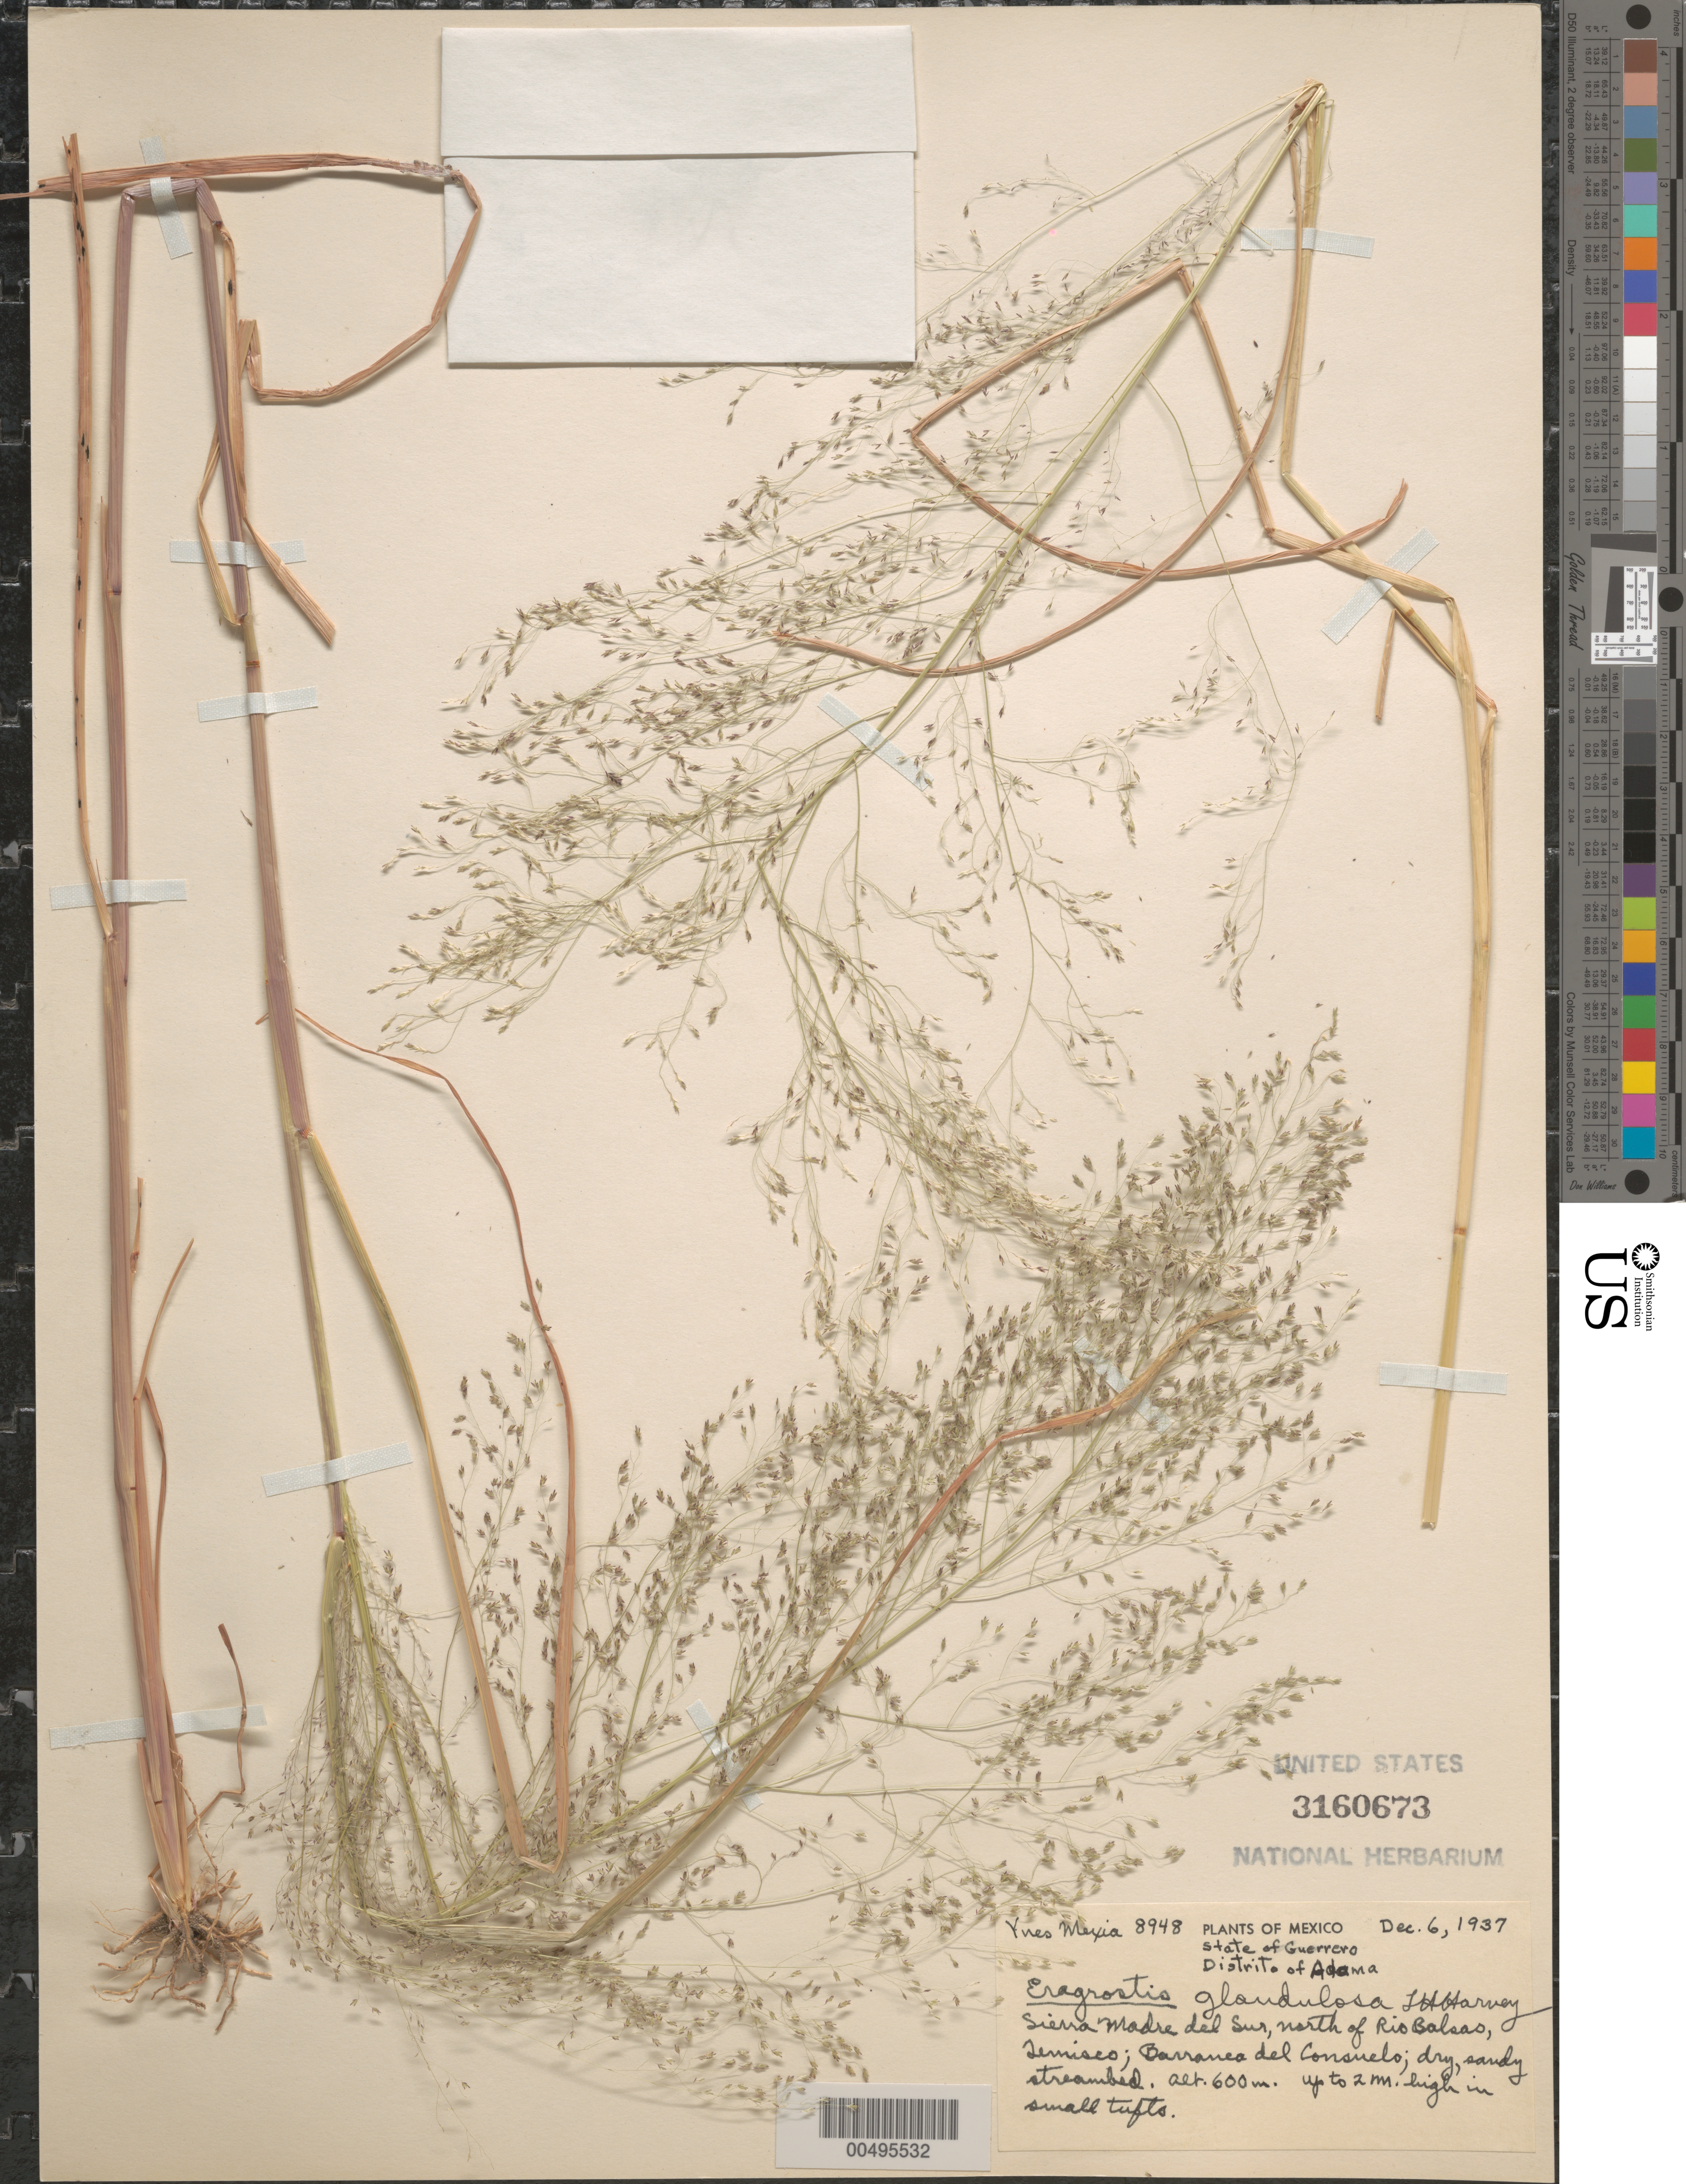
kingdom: Plantae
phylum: Tracheophyta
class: Liliopsida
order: Poales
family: Poaceae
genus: Eragrostis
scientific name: Eragrostis glandulosa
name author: L.H. Harv.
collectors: Y. Mexia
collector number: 8948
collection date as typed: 6 Dec 1937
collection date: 1937-12-06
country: Mexico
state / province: Guerrero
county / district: Adama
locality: Sierra Madre del Sur, N of Rio Balsas, Temisco, Barranca del Consuelo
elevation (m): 600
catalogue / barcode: US 3160673